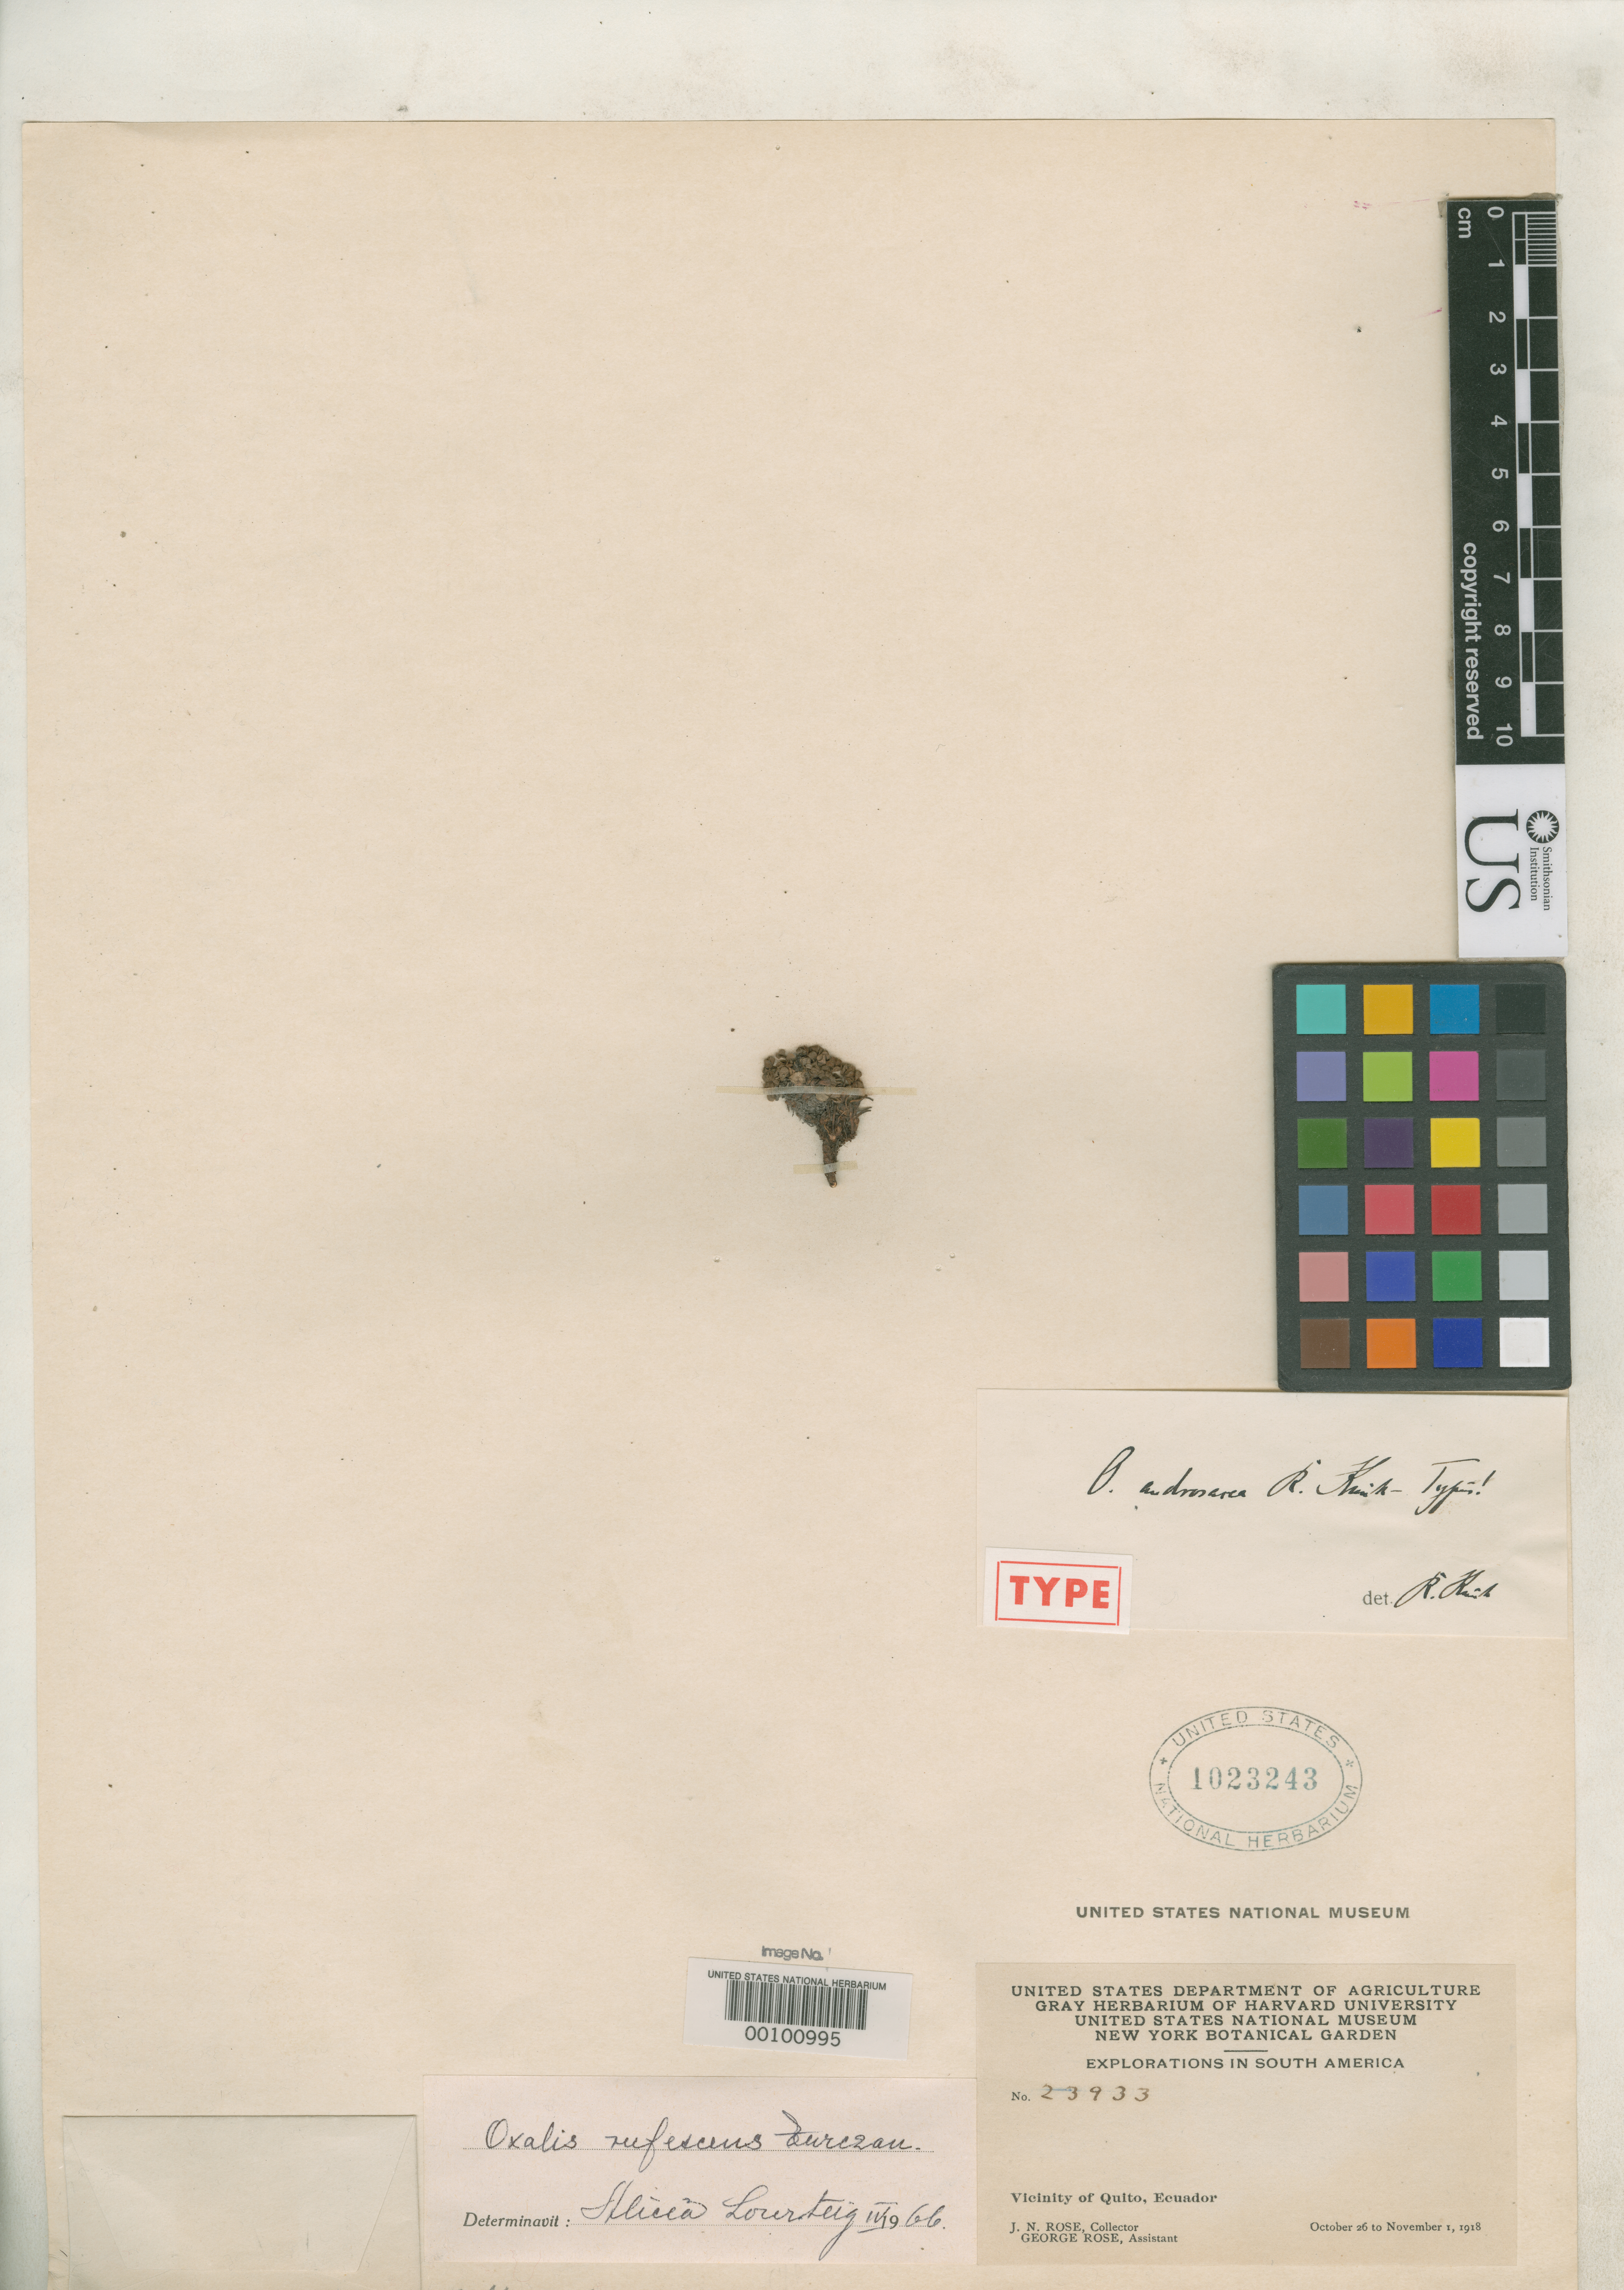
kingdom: Plantae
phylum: Tracheophyta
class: Magnoliopsida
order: Oxalidales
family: Oxalidaceae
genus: Oxalis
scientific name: Oxalis androsacea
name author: R. Knuth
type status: Holotype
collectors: J. N. Rose & G. Rose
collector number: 23933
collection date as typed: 26 Oct 1918 to 01 Nov 1918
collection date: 1918-10-26/1918-11-01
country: Ecuador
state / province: Pichincha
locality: Quito.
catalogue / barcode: US 1023243